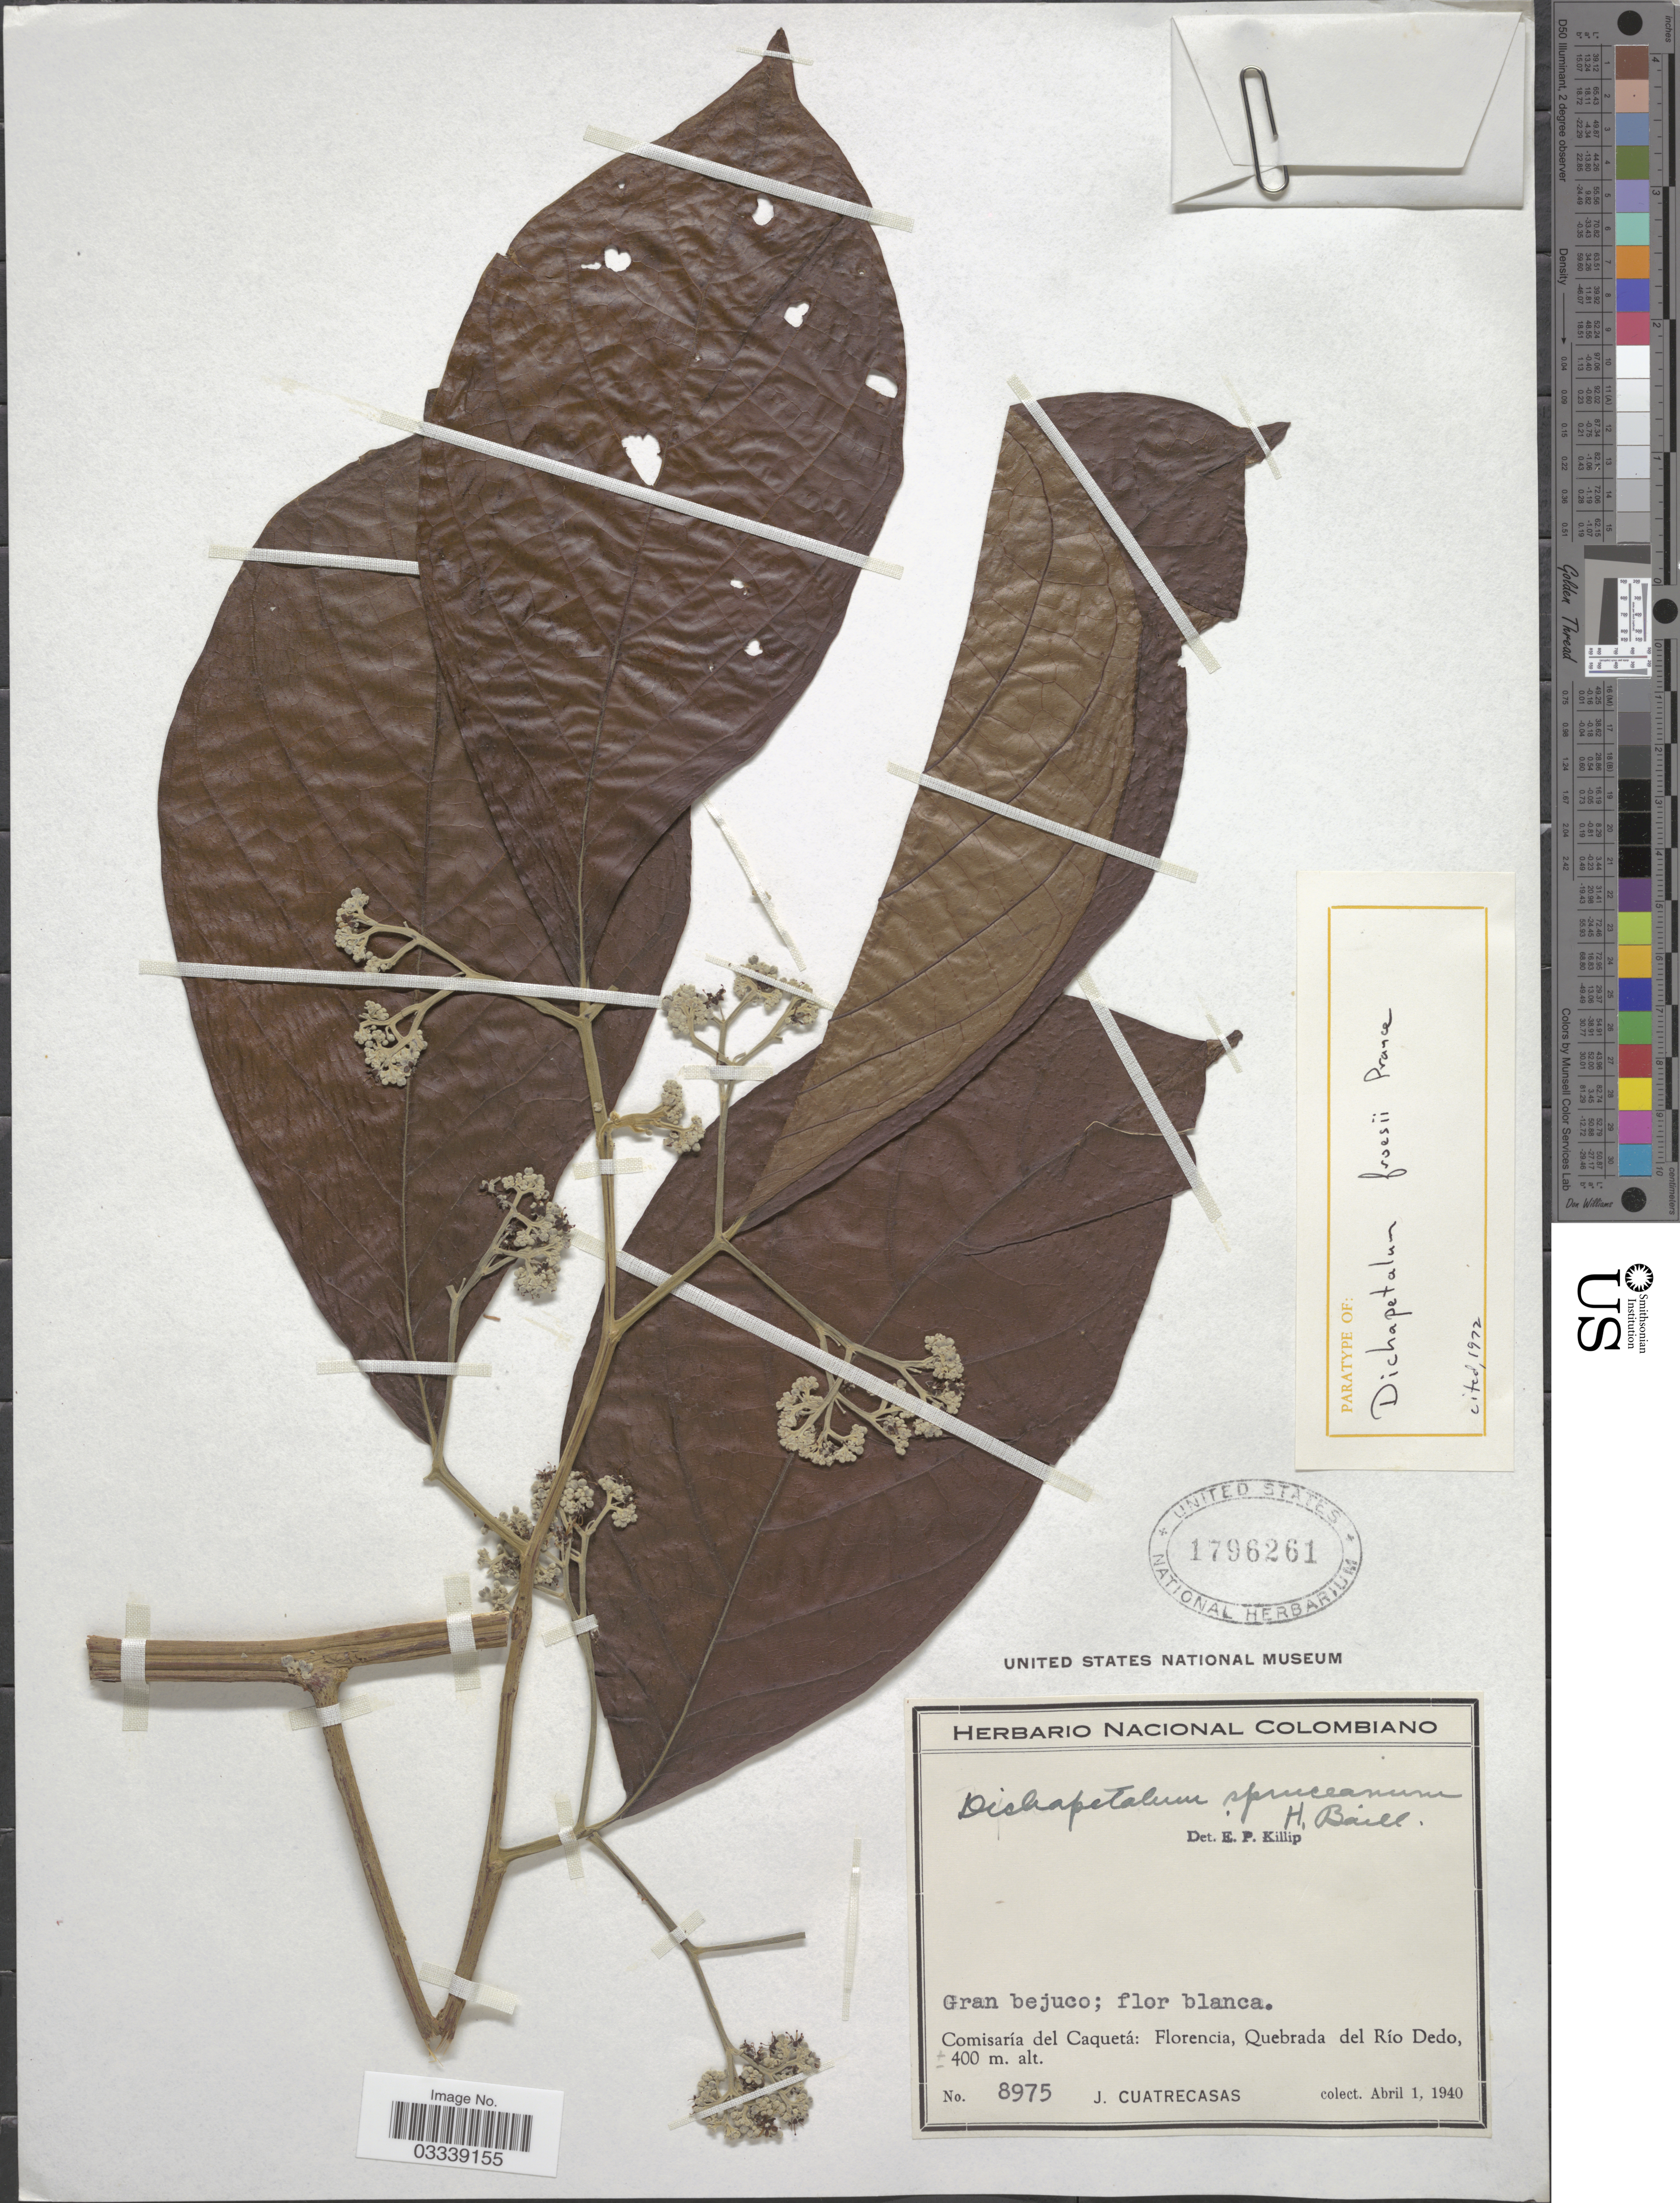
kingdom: Plantae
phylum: Tracheophyta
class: Magnoliopsida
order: Malpighiales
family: Dichapetalaceae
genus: Dichapetalum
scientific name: Dichapetalum froesii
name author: Prance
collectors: J. Cuatrecasas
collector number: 8975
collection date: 1940-04-01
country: Colombia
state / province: Caquetá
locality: Gran bejuco. Comisaría del Caquetá: Florencia, Quebrada del Río Dedo.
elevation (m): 400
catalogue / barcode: US 1796261